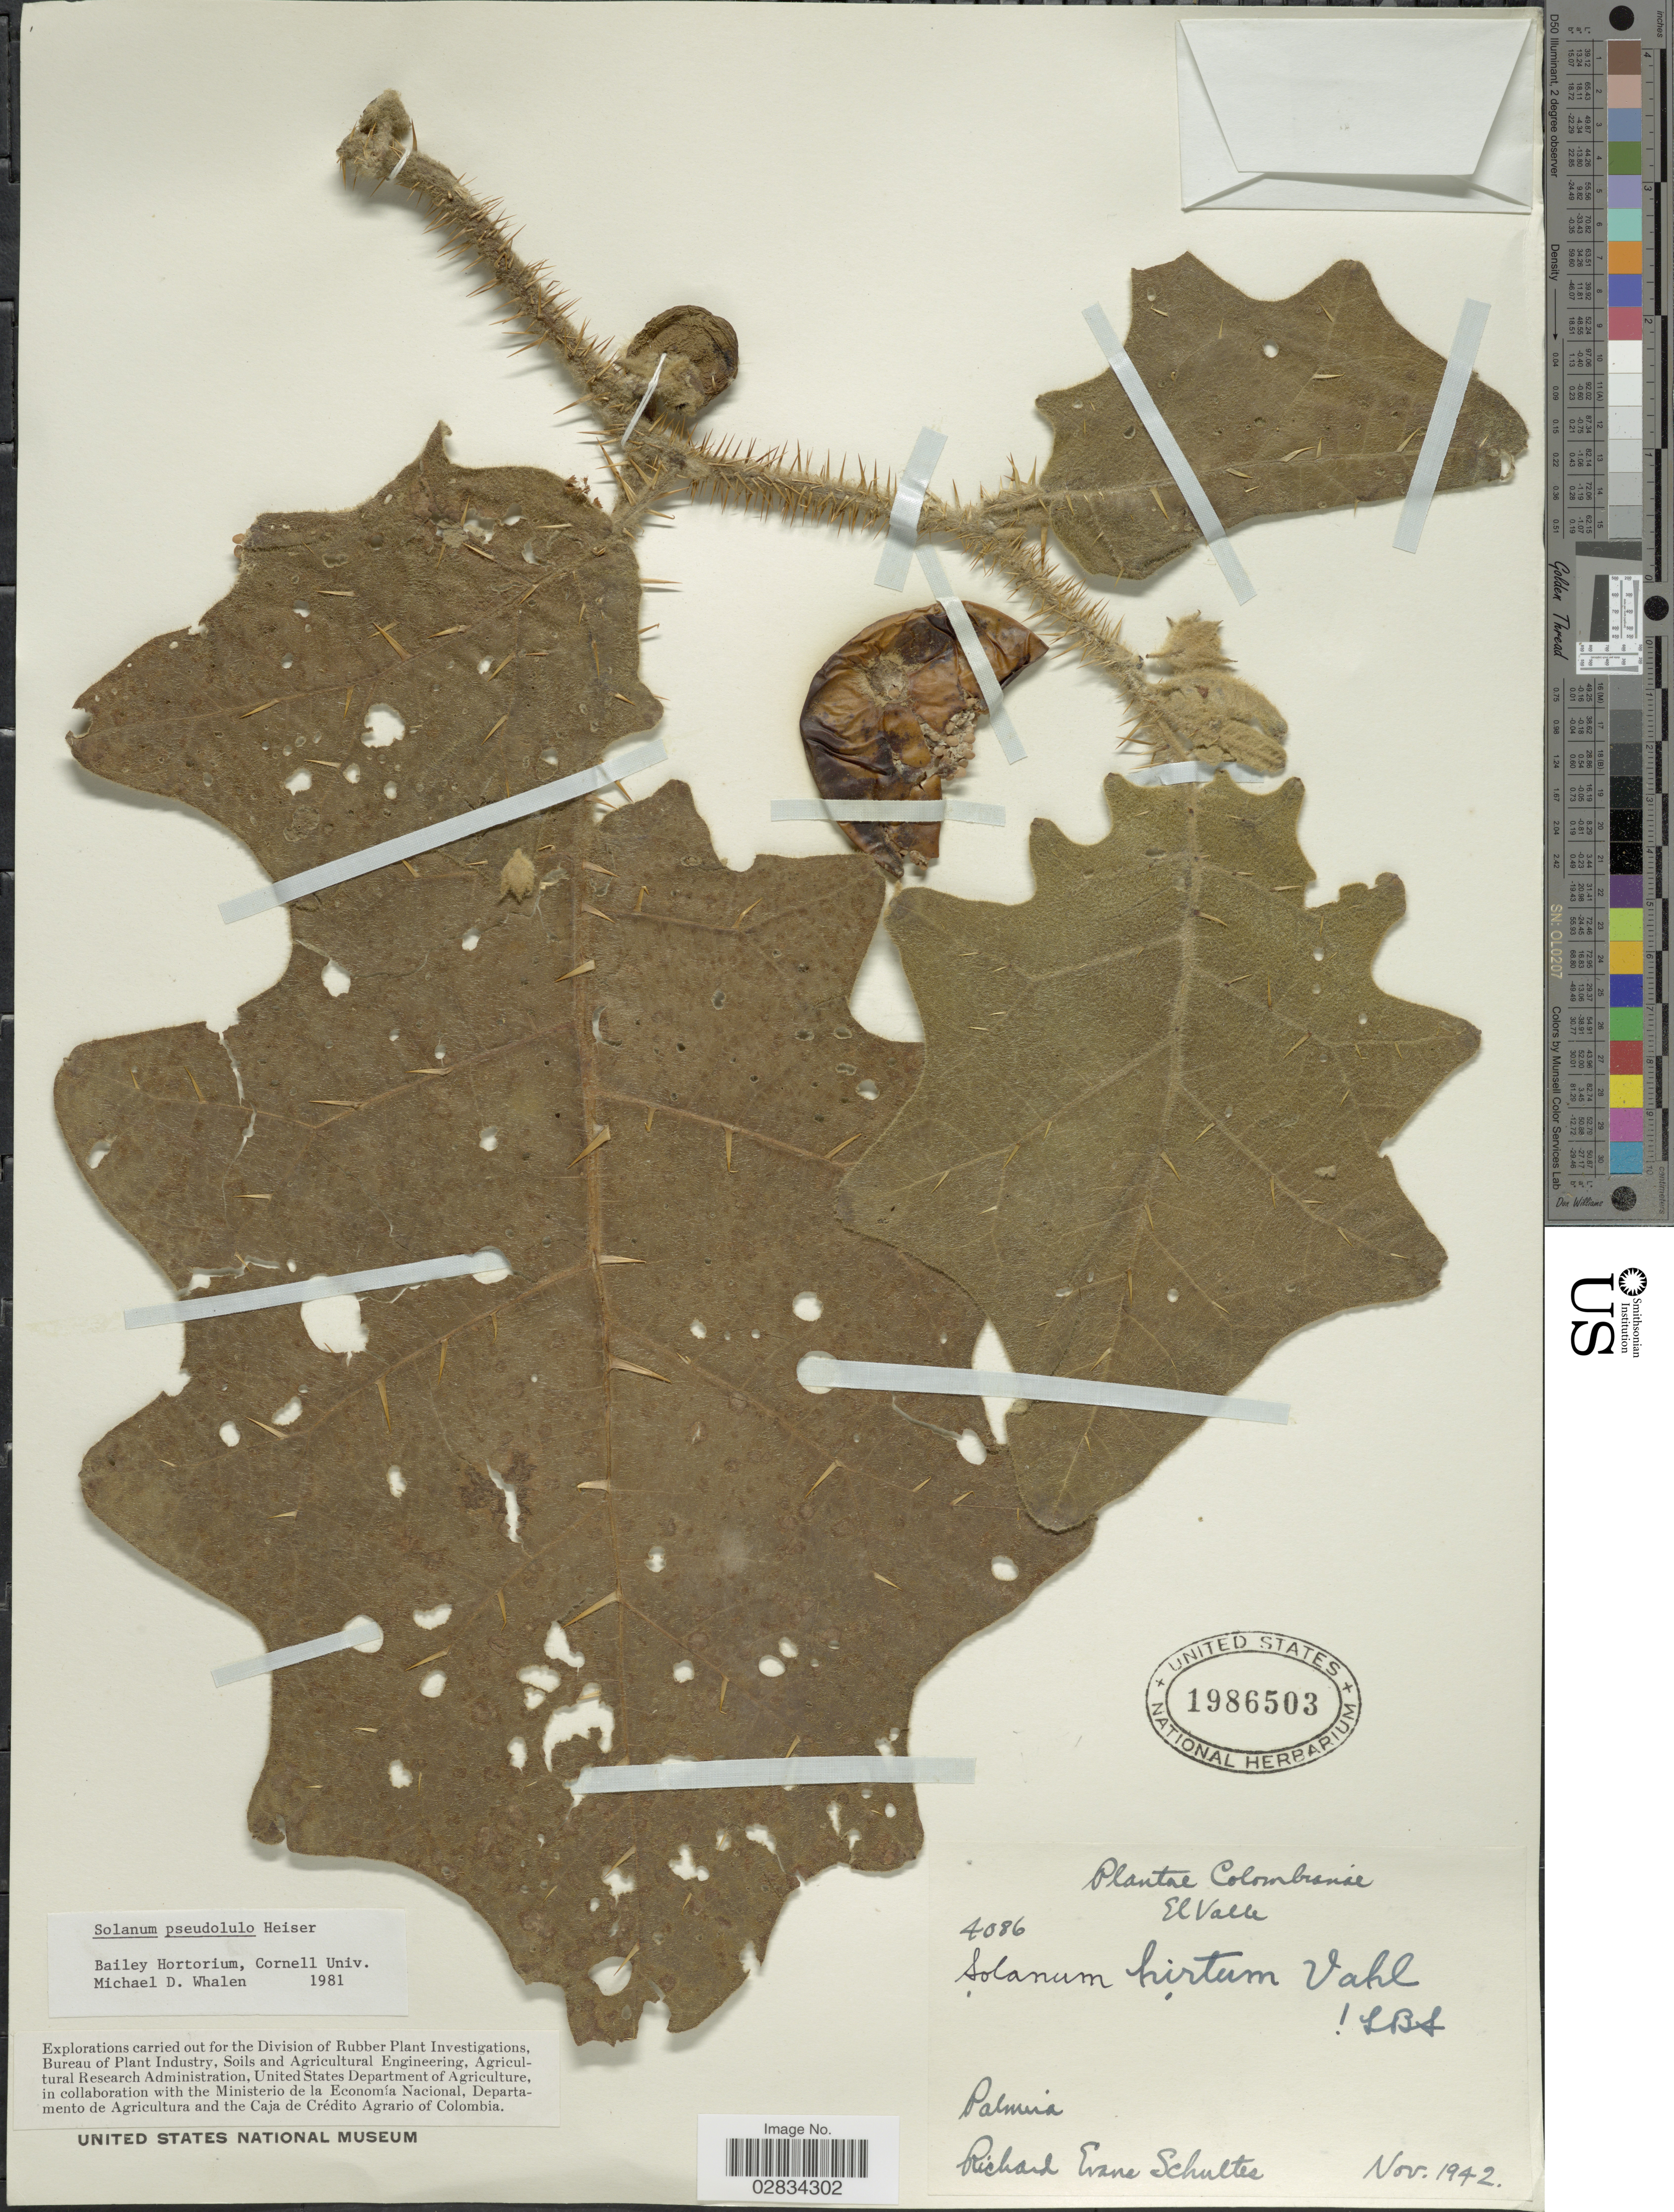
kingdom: Plantae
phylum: Tracheophyta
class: Magnoliopsida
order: Solanales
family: Solanaceae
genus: Solanum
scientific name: Solanum pseudolulo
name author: Heiser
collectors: R. E. Schultes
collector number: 4086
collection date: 1942-11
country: Colombia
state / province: Valle del Cauca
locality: El Valle. Palmira.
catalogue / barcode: US 1986503